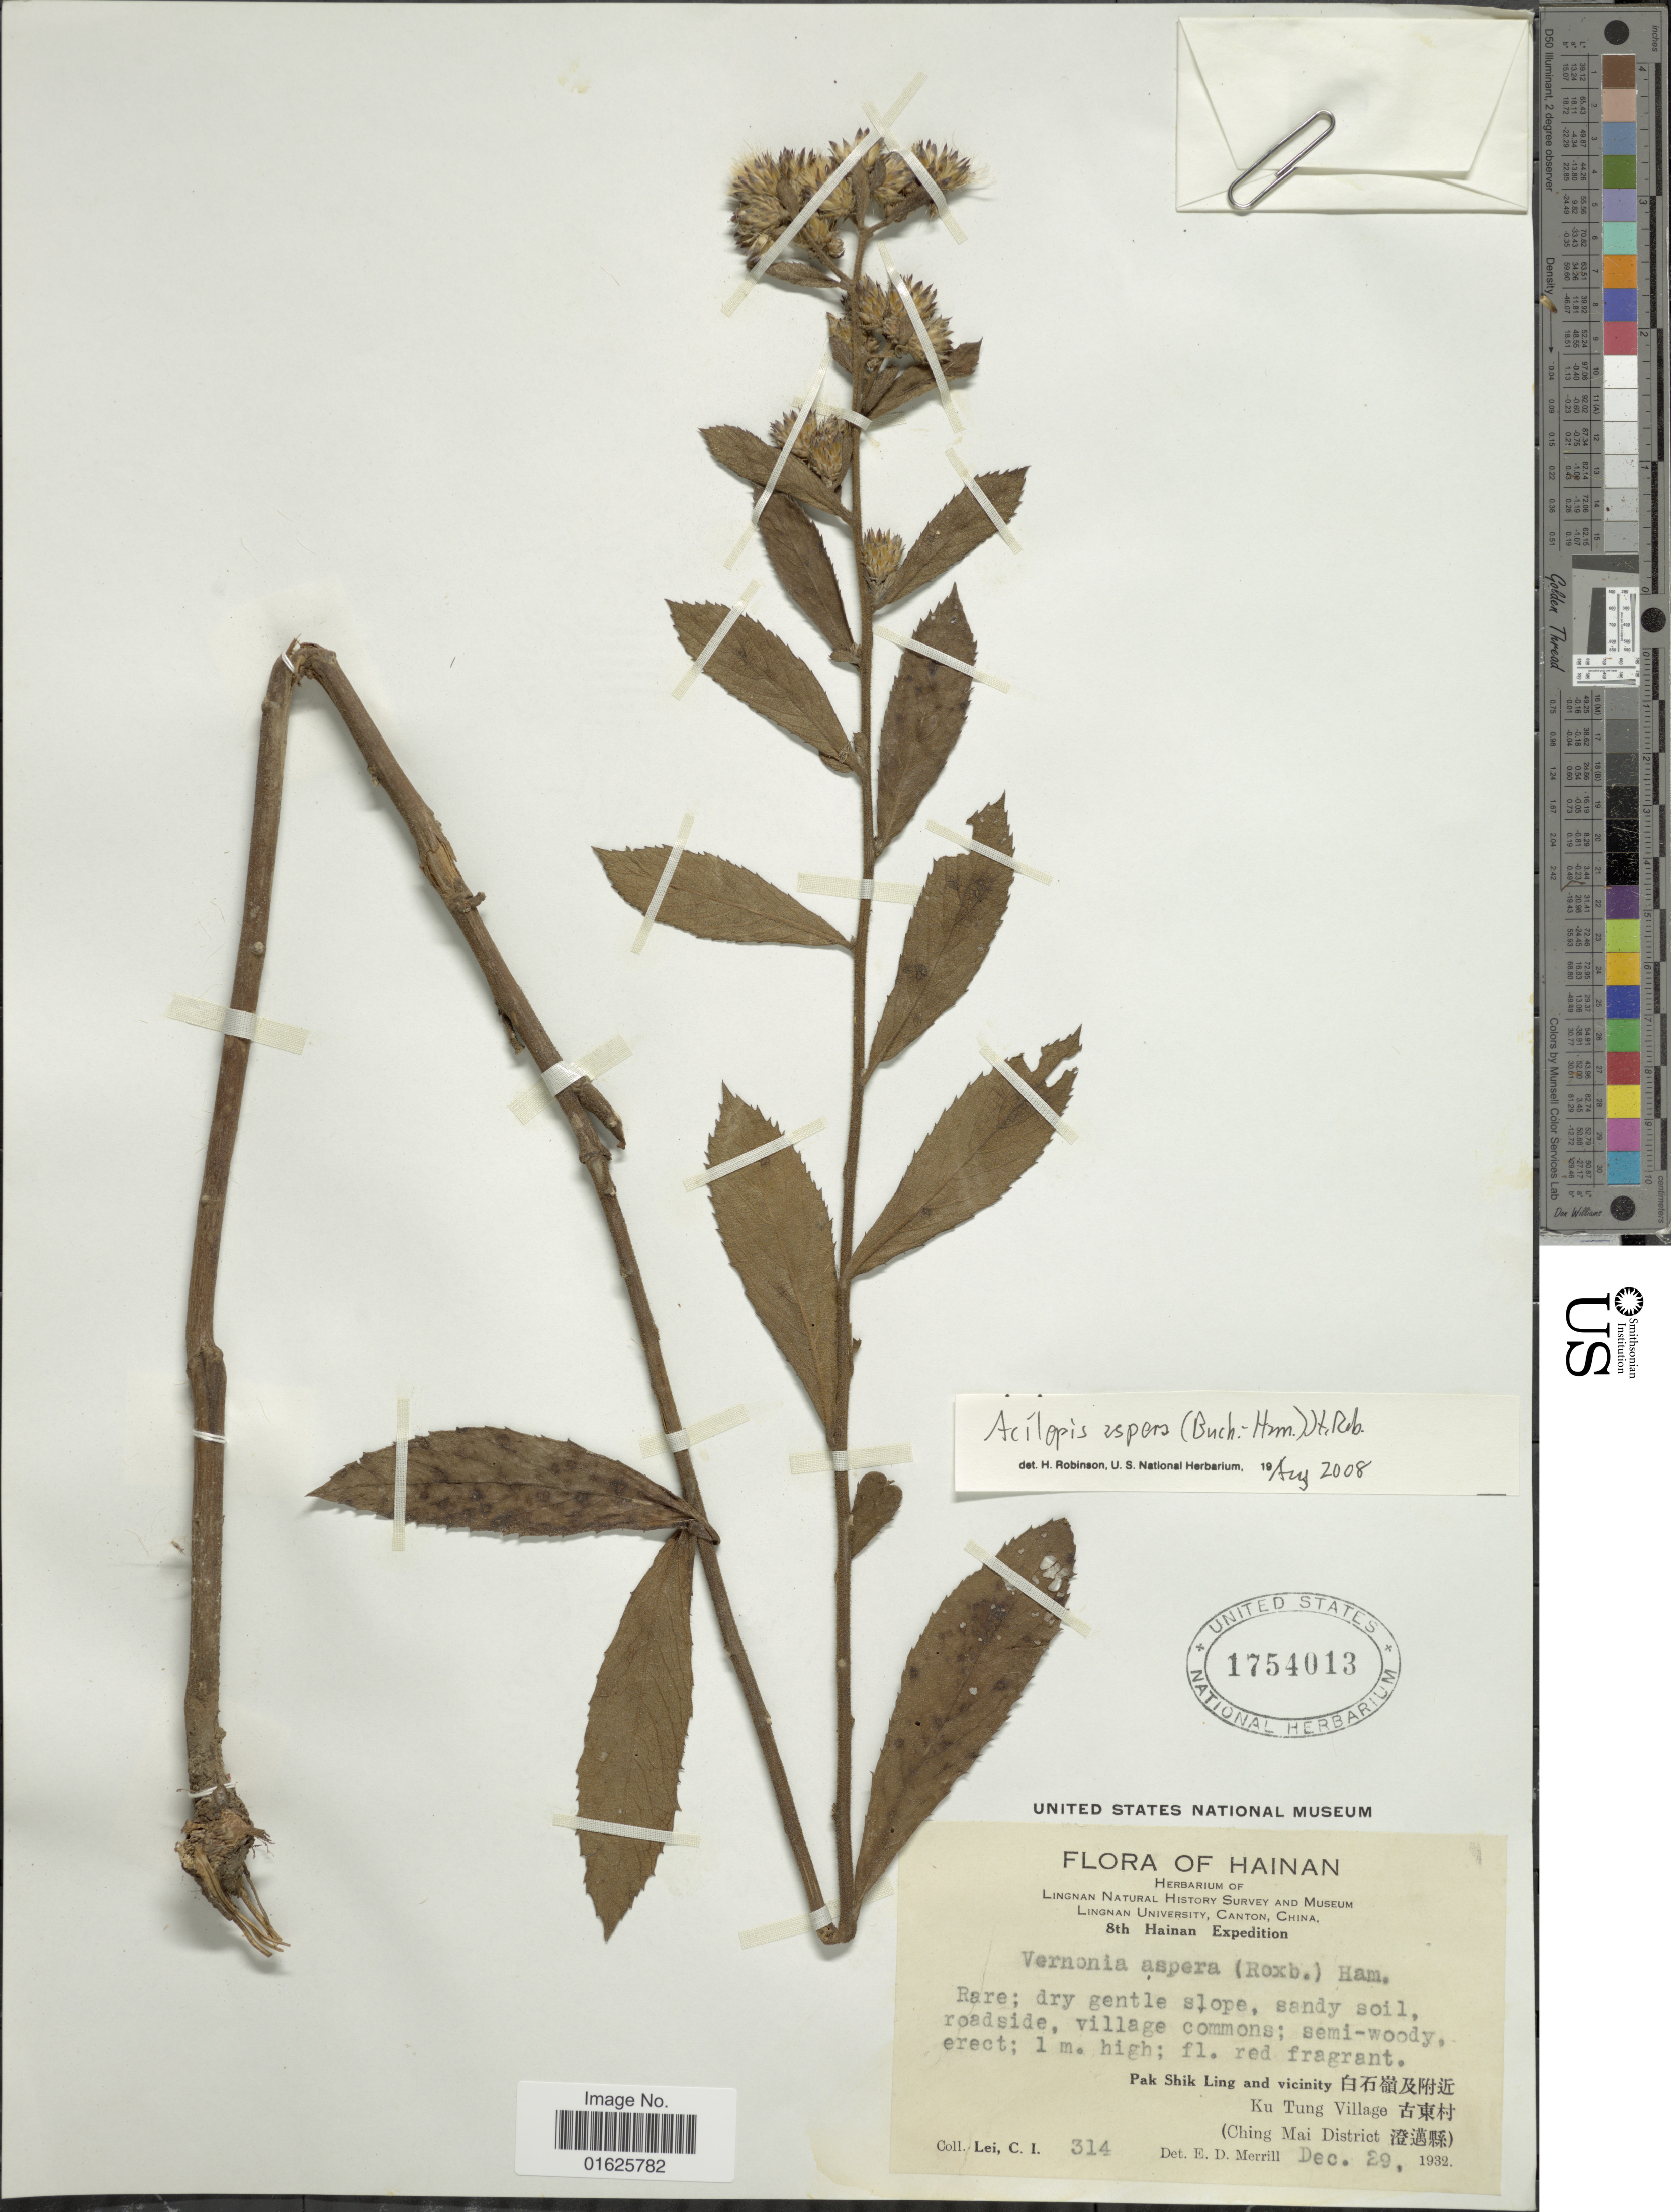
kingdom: Plantae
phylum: Tracheophyta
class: Magnoliopsida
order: Asterales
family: Asteraceae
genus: Acilepis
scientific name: Acilepis aspera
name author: (Buch.-Ham.) H. Rob.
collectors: C. I. Lei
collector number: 314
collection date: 1932-12-29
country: China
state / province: Hainan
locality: Pak Shik Ling and vicinity X, Ku Tung Village X, (Ching Mai District X)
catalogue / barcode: US 1754013